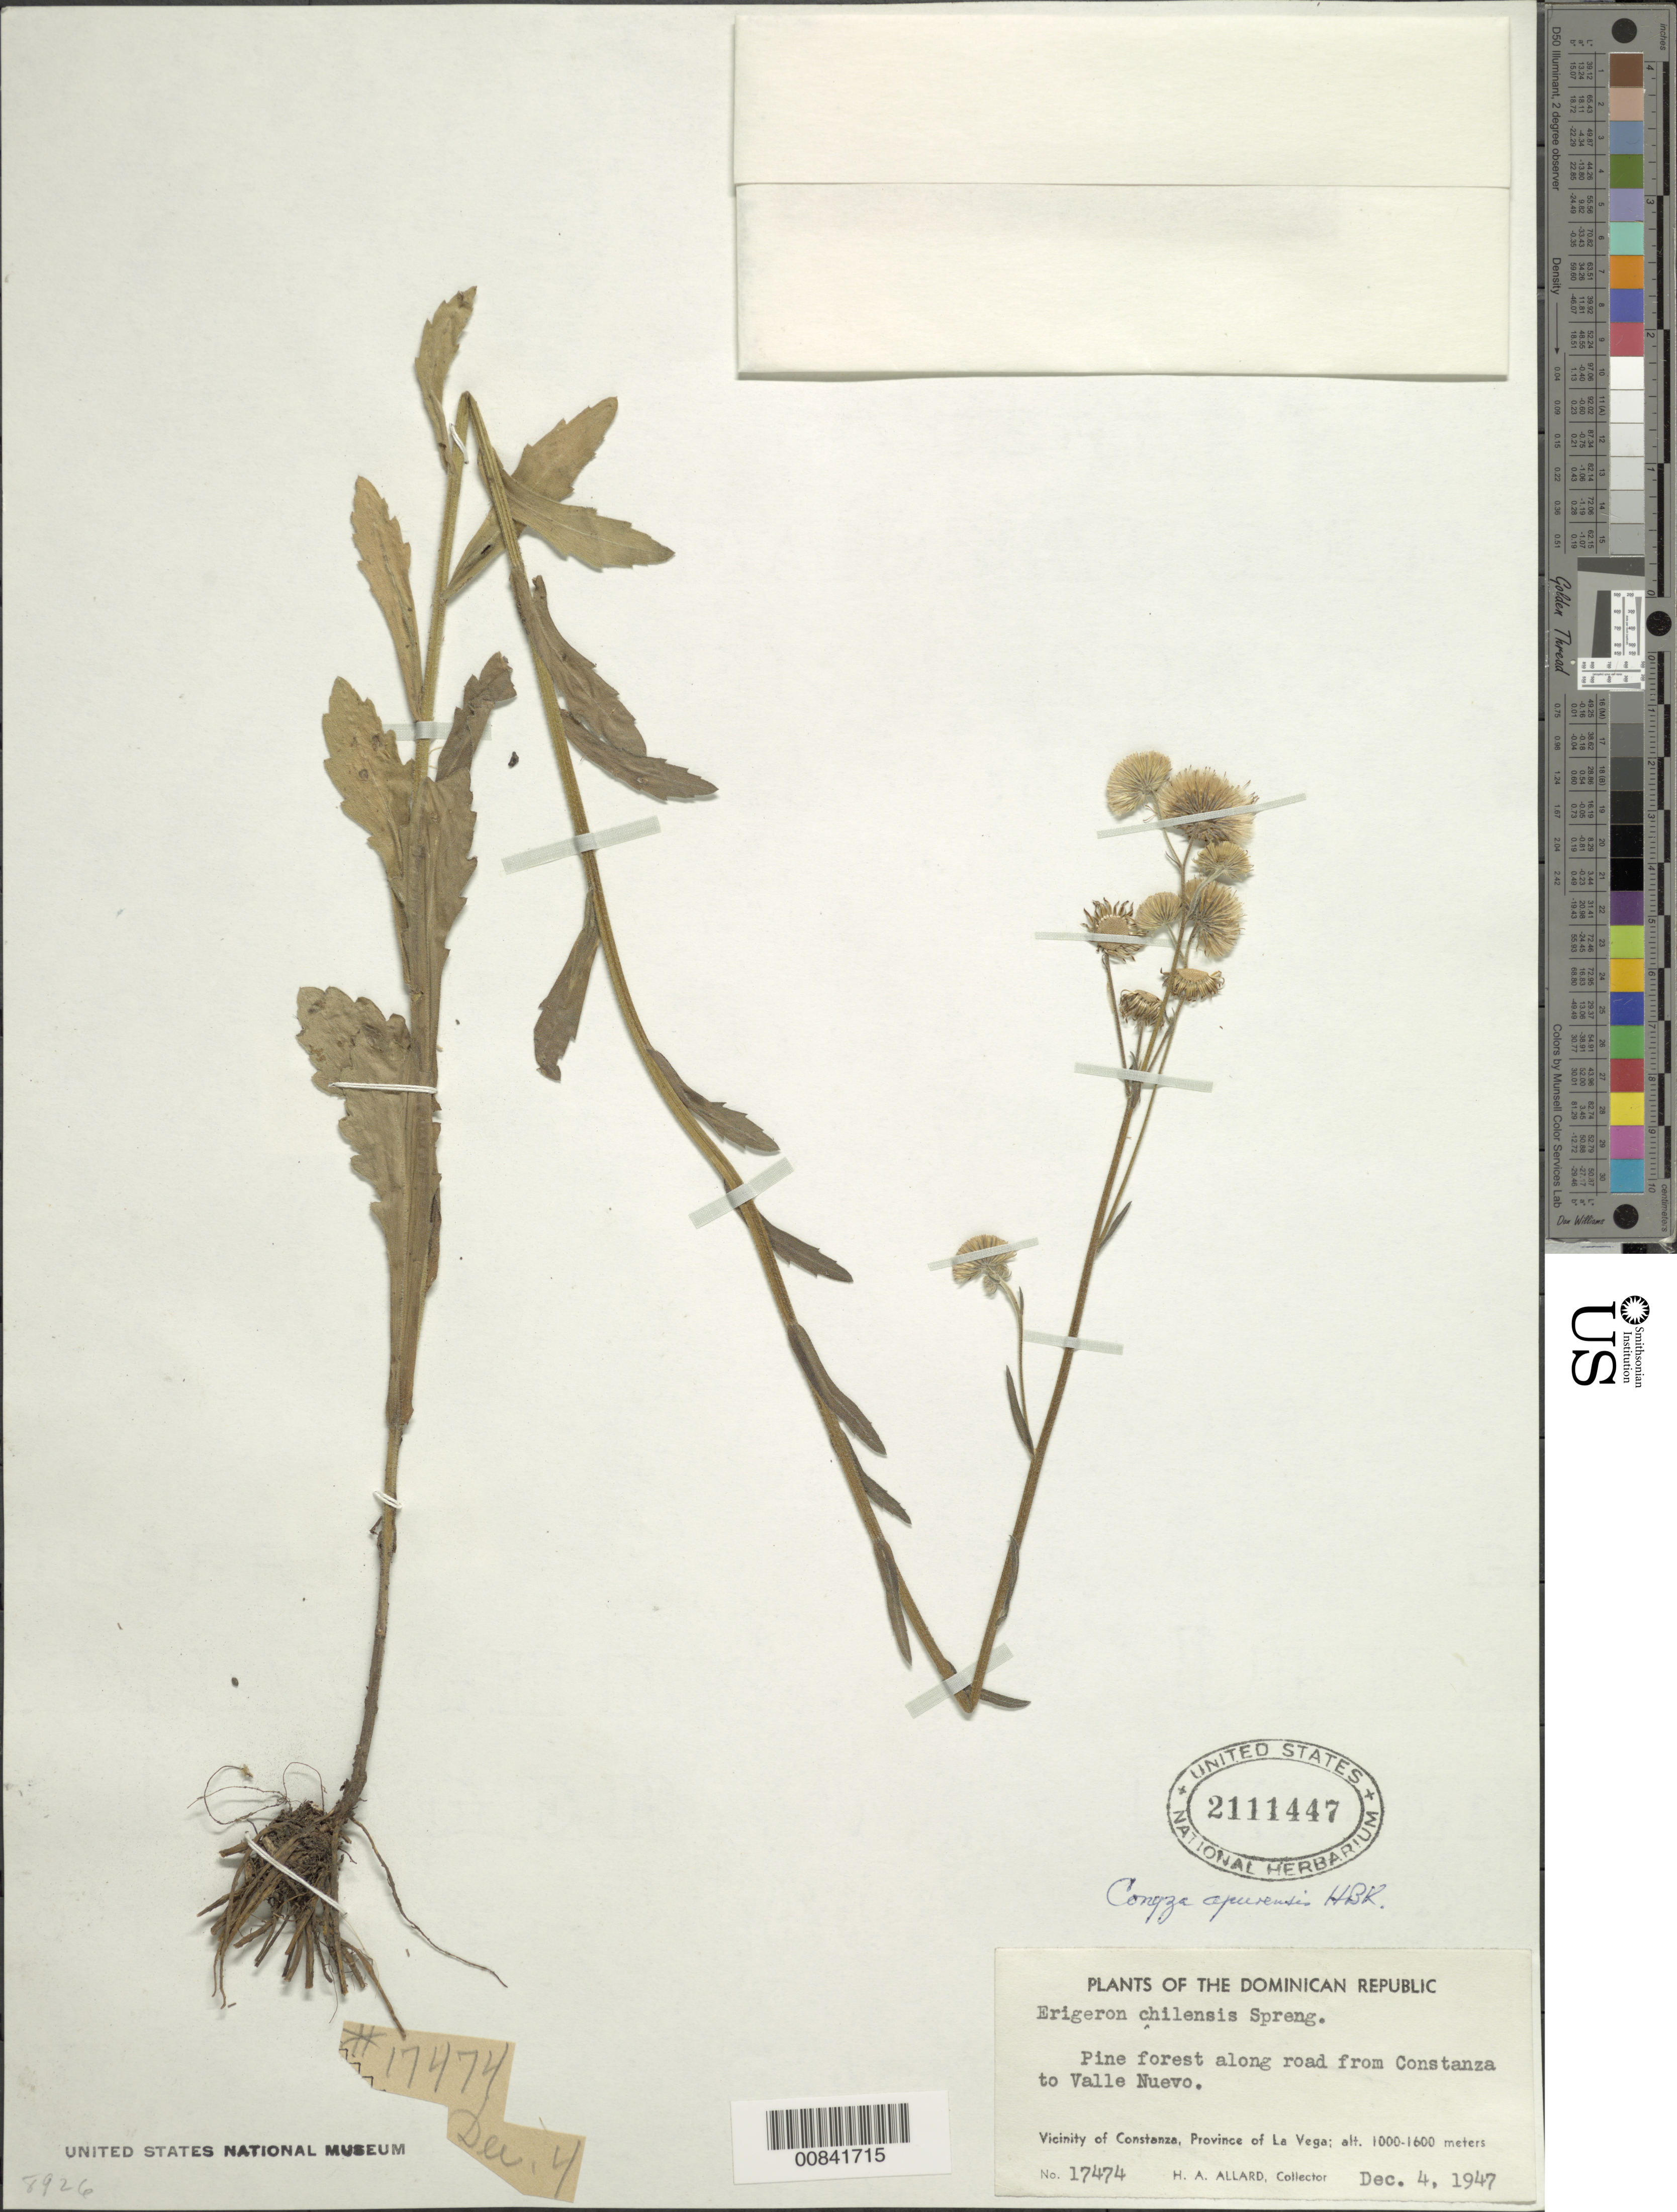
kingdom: Plantae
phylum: Tracheophyta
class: Magnoliopsida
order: Asterales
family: Asteraceae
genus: Conyza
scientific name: Conyza primulaefolia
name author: (Lam.) Cuatrec. & Lourteig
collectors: H. A. Allard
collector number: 17474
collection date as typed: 04 Dec 1947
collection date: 1947-12-04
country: Dominican Republic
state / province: La Vega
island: Hispaniola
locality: Vicinity of Constanza, along road from Constanza to Valle Nuevo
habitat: Pine forest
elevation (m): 1000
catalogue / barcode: US 2111447